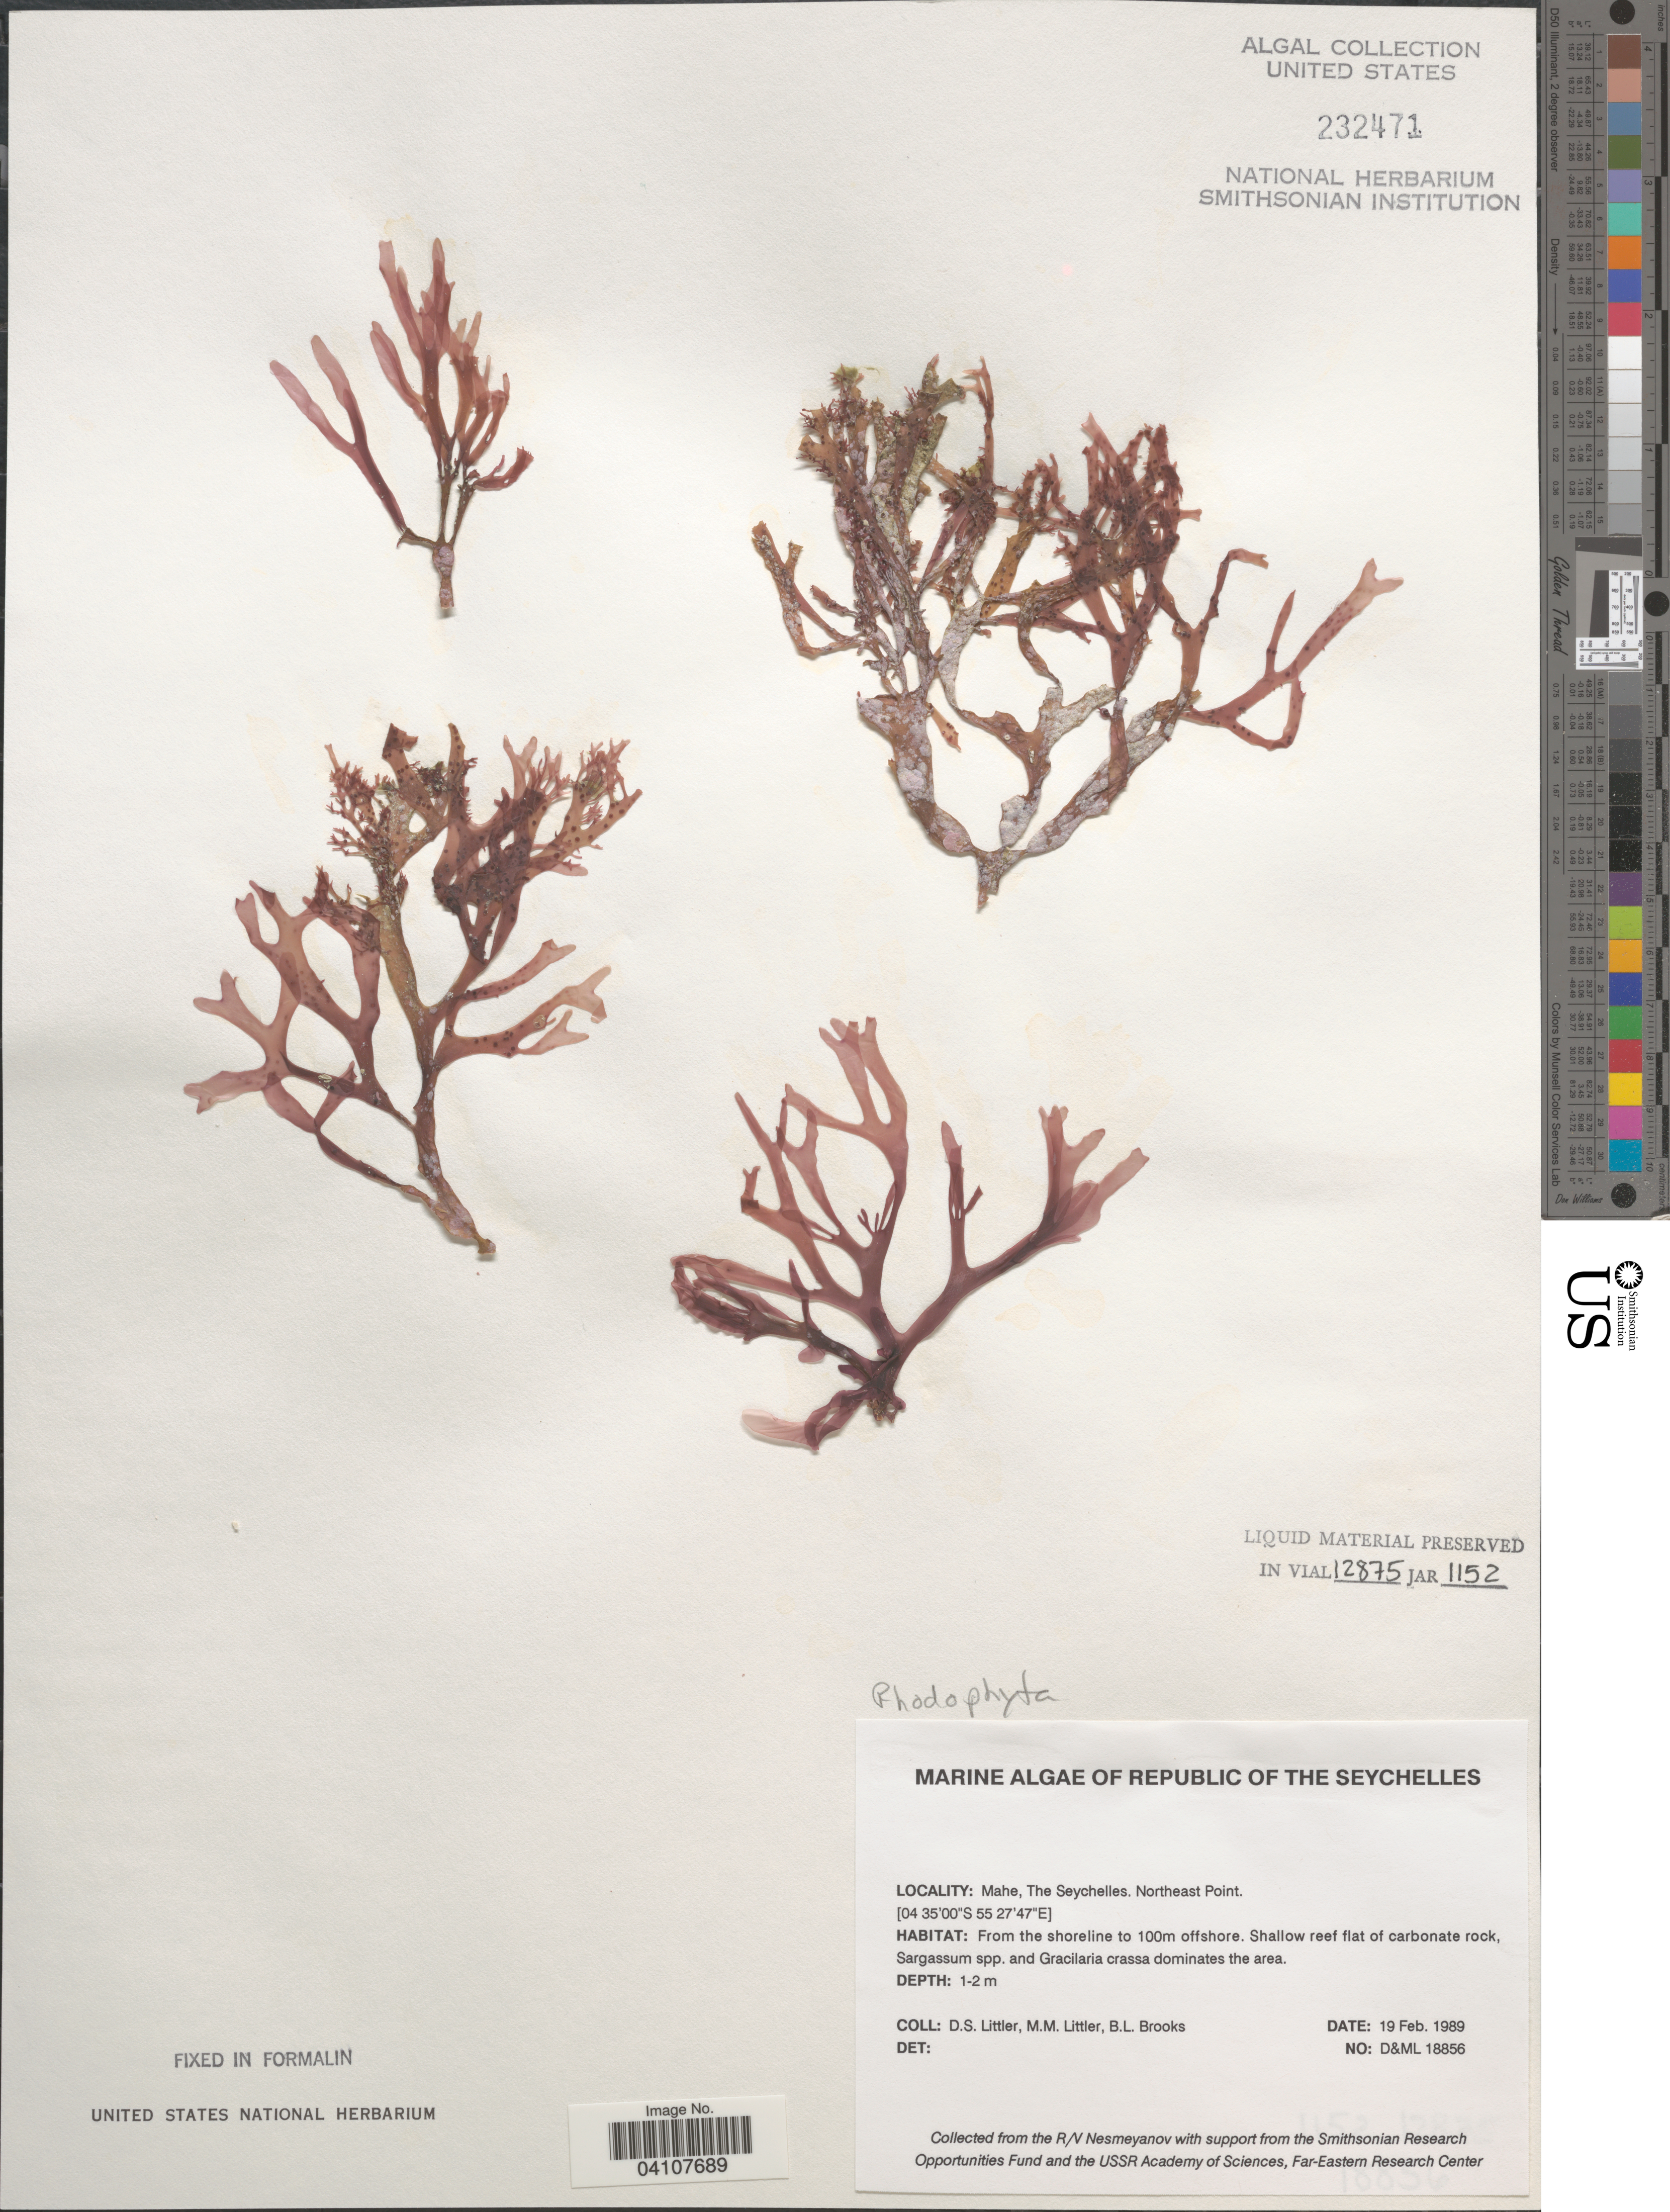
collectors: D. S. Littler & B. Brooks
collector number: D&ML18856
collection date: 1989-02-19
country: Seychelles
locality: Republic of the Seychelles. Mahe. Northeast Point. From the shoreline to 100m offshore.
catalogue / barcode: US 232471